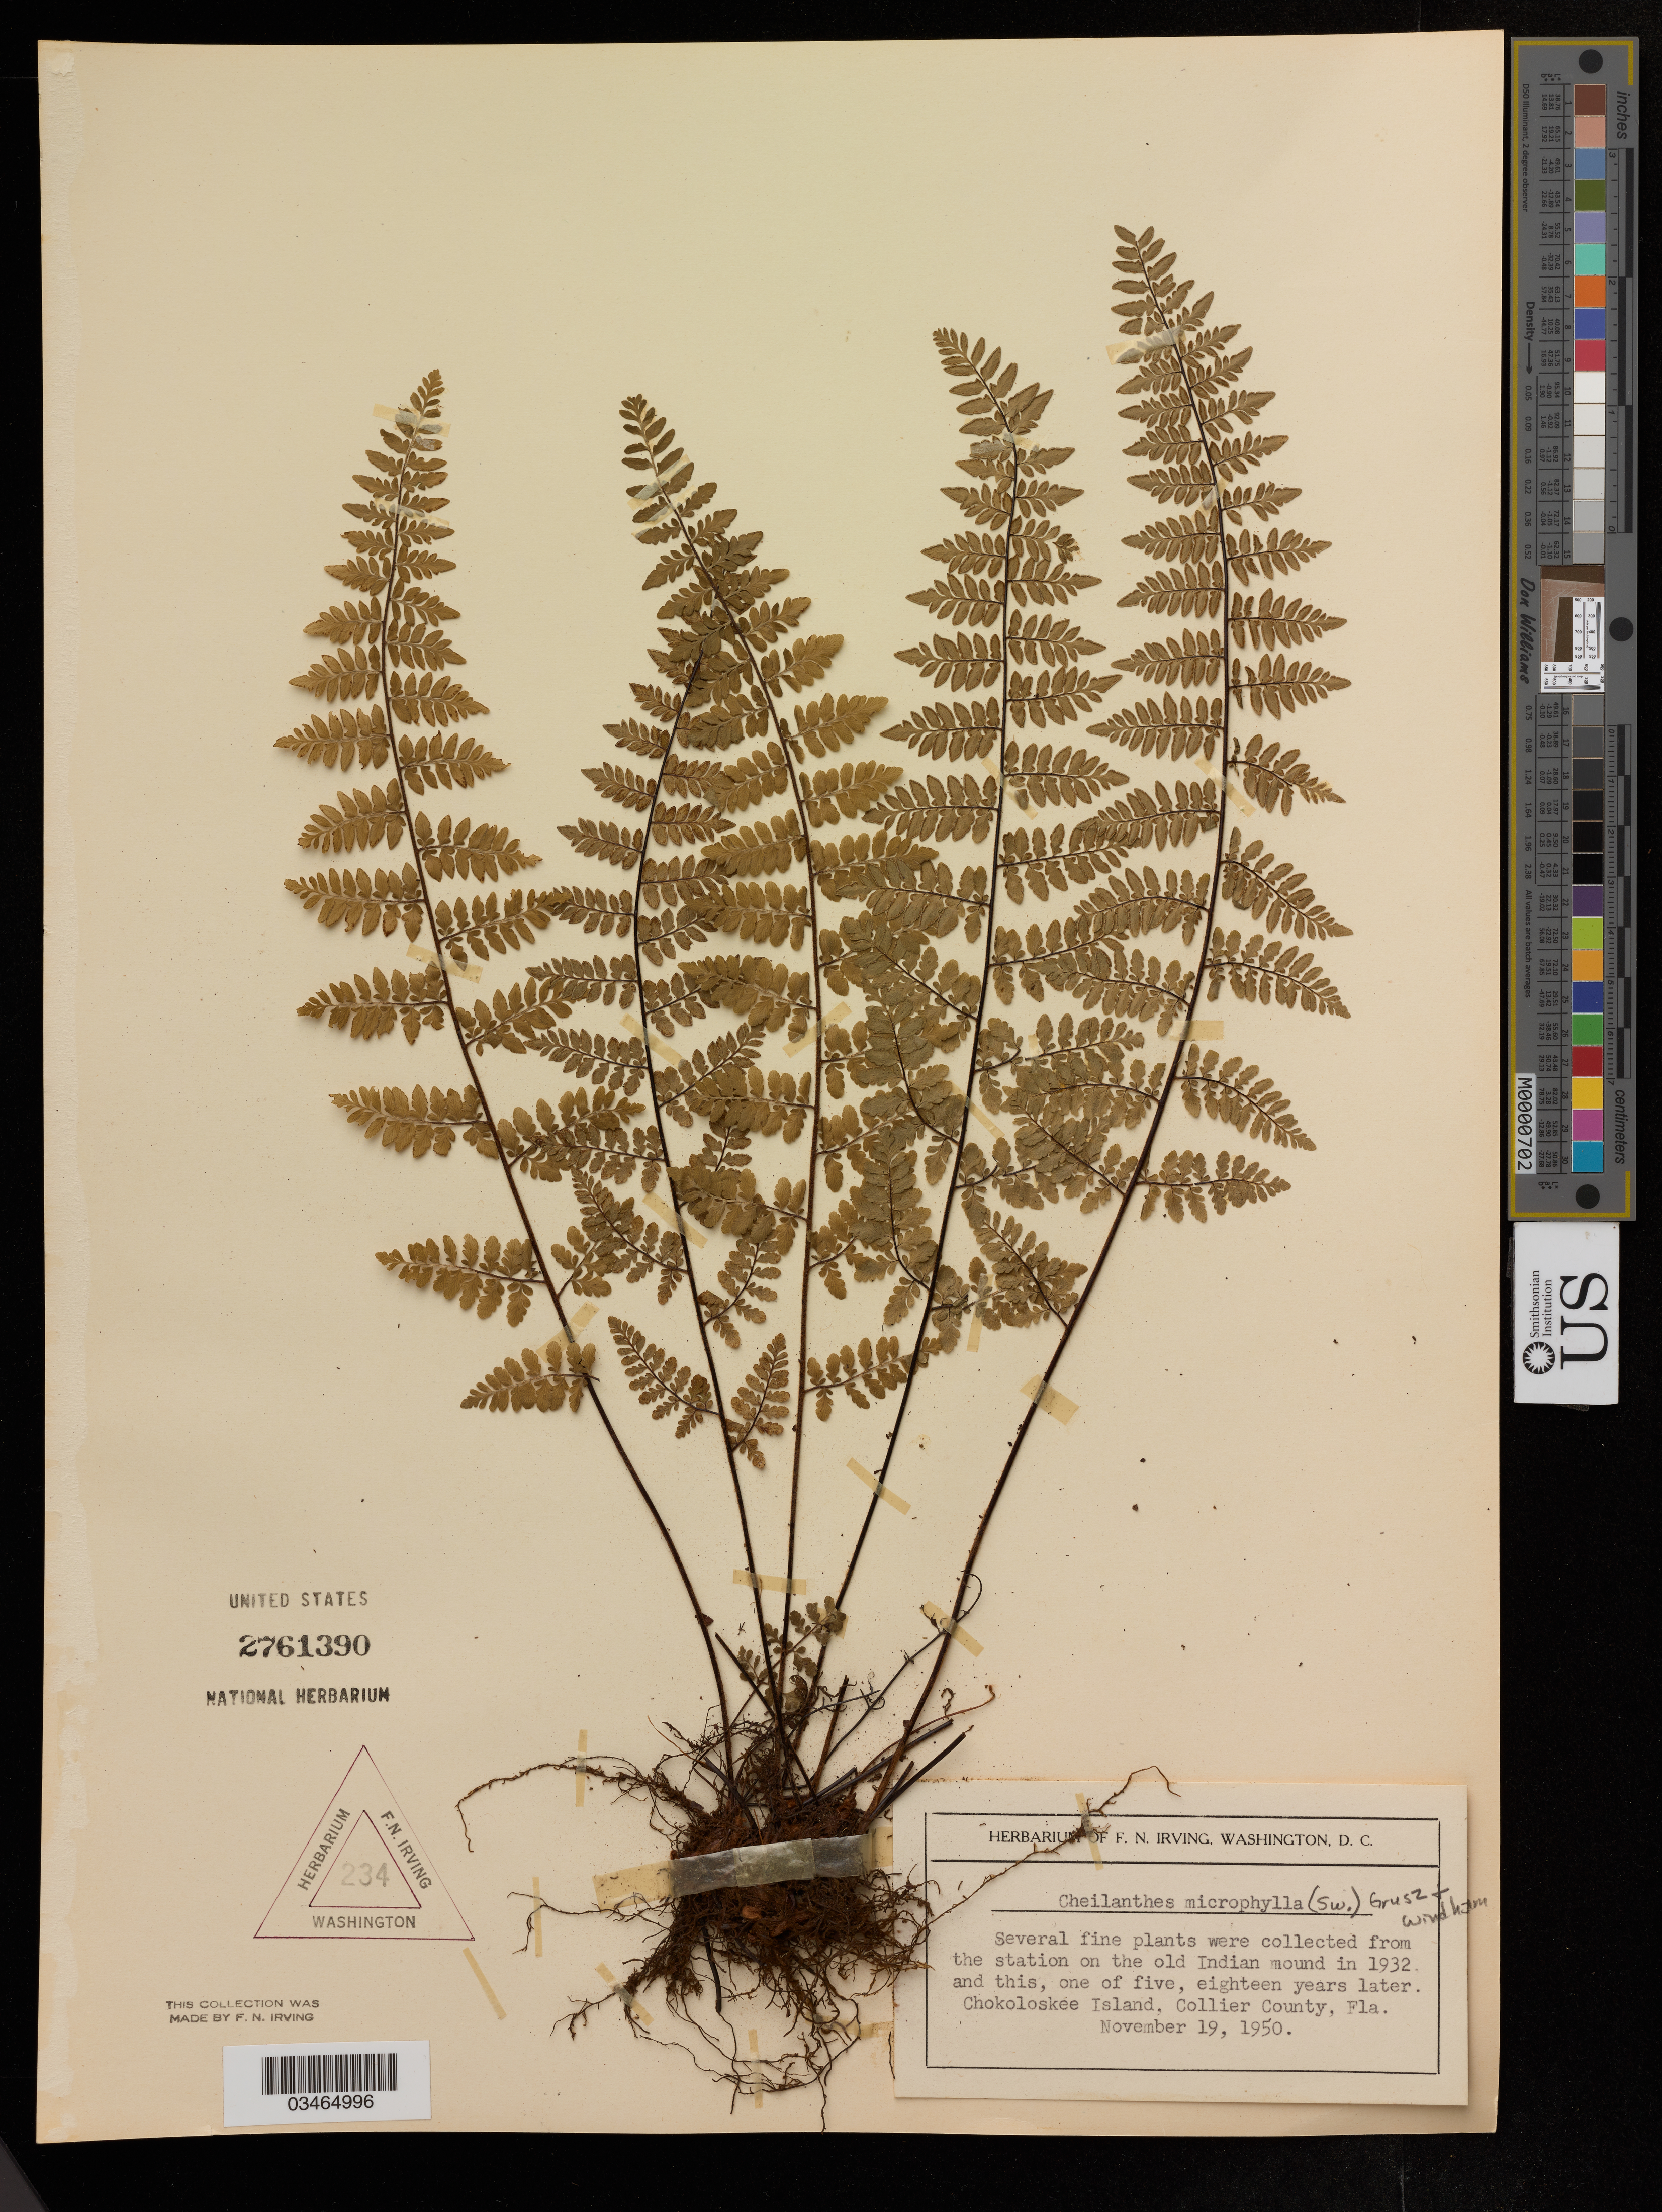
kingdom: Plantae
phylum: Tracheophyta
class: Polypodiopsida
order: Polypodiales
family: Pteridaceae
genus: Cheilanthes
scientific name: Cheilanthes microphylla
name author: (Sw.) Sw.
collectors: ex herb. F.N. Irving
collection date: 1950-11-19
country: United States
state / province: Florida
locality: From the station on the old Indian mound, Chokoloskee Island, Collier County.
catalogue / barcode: US 2761390